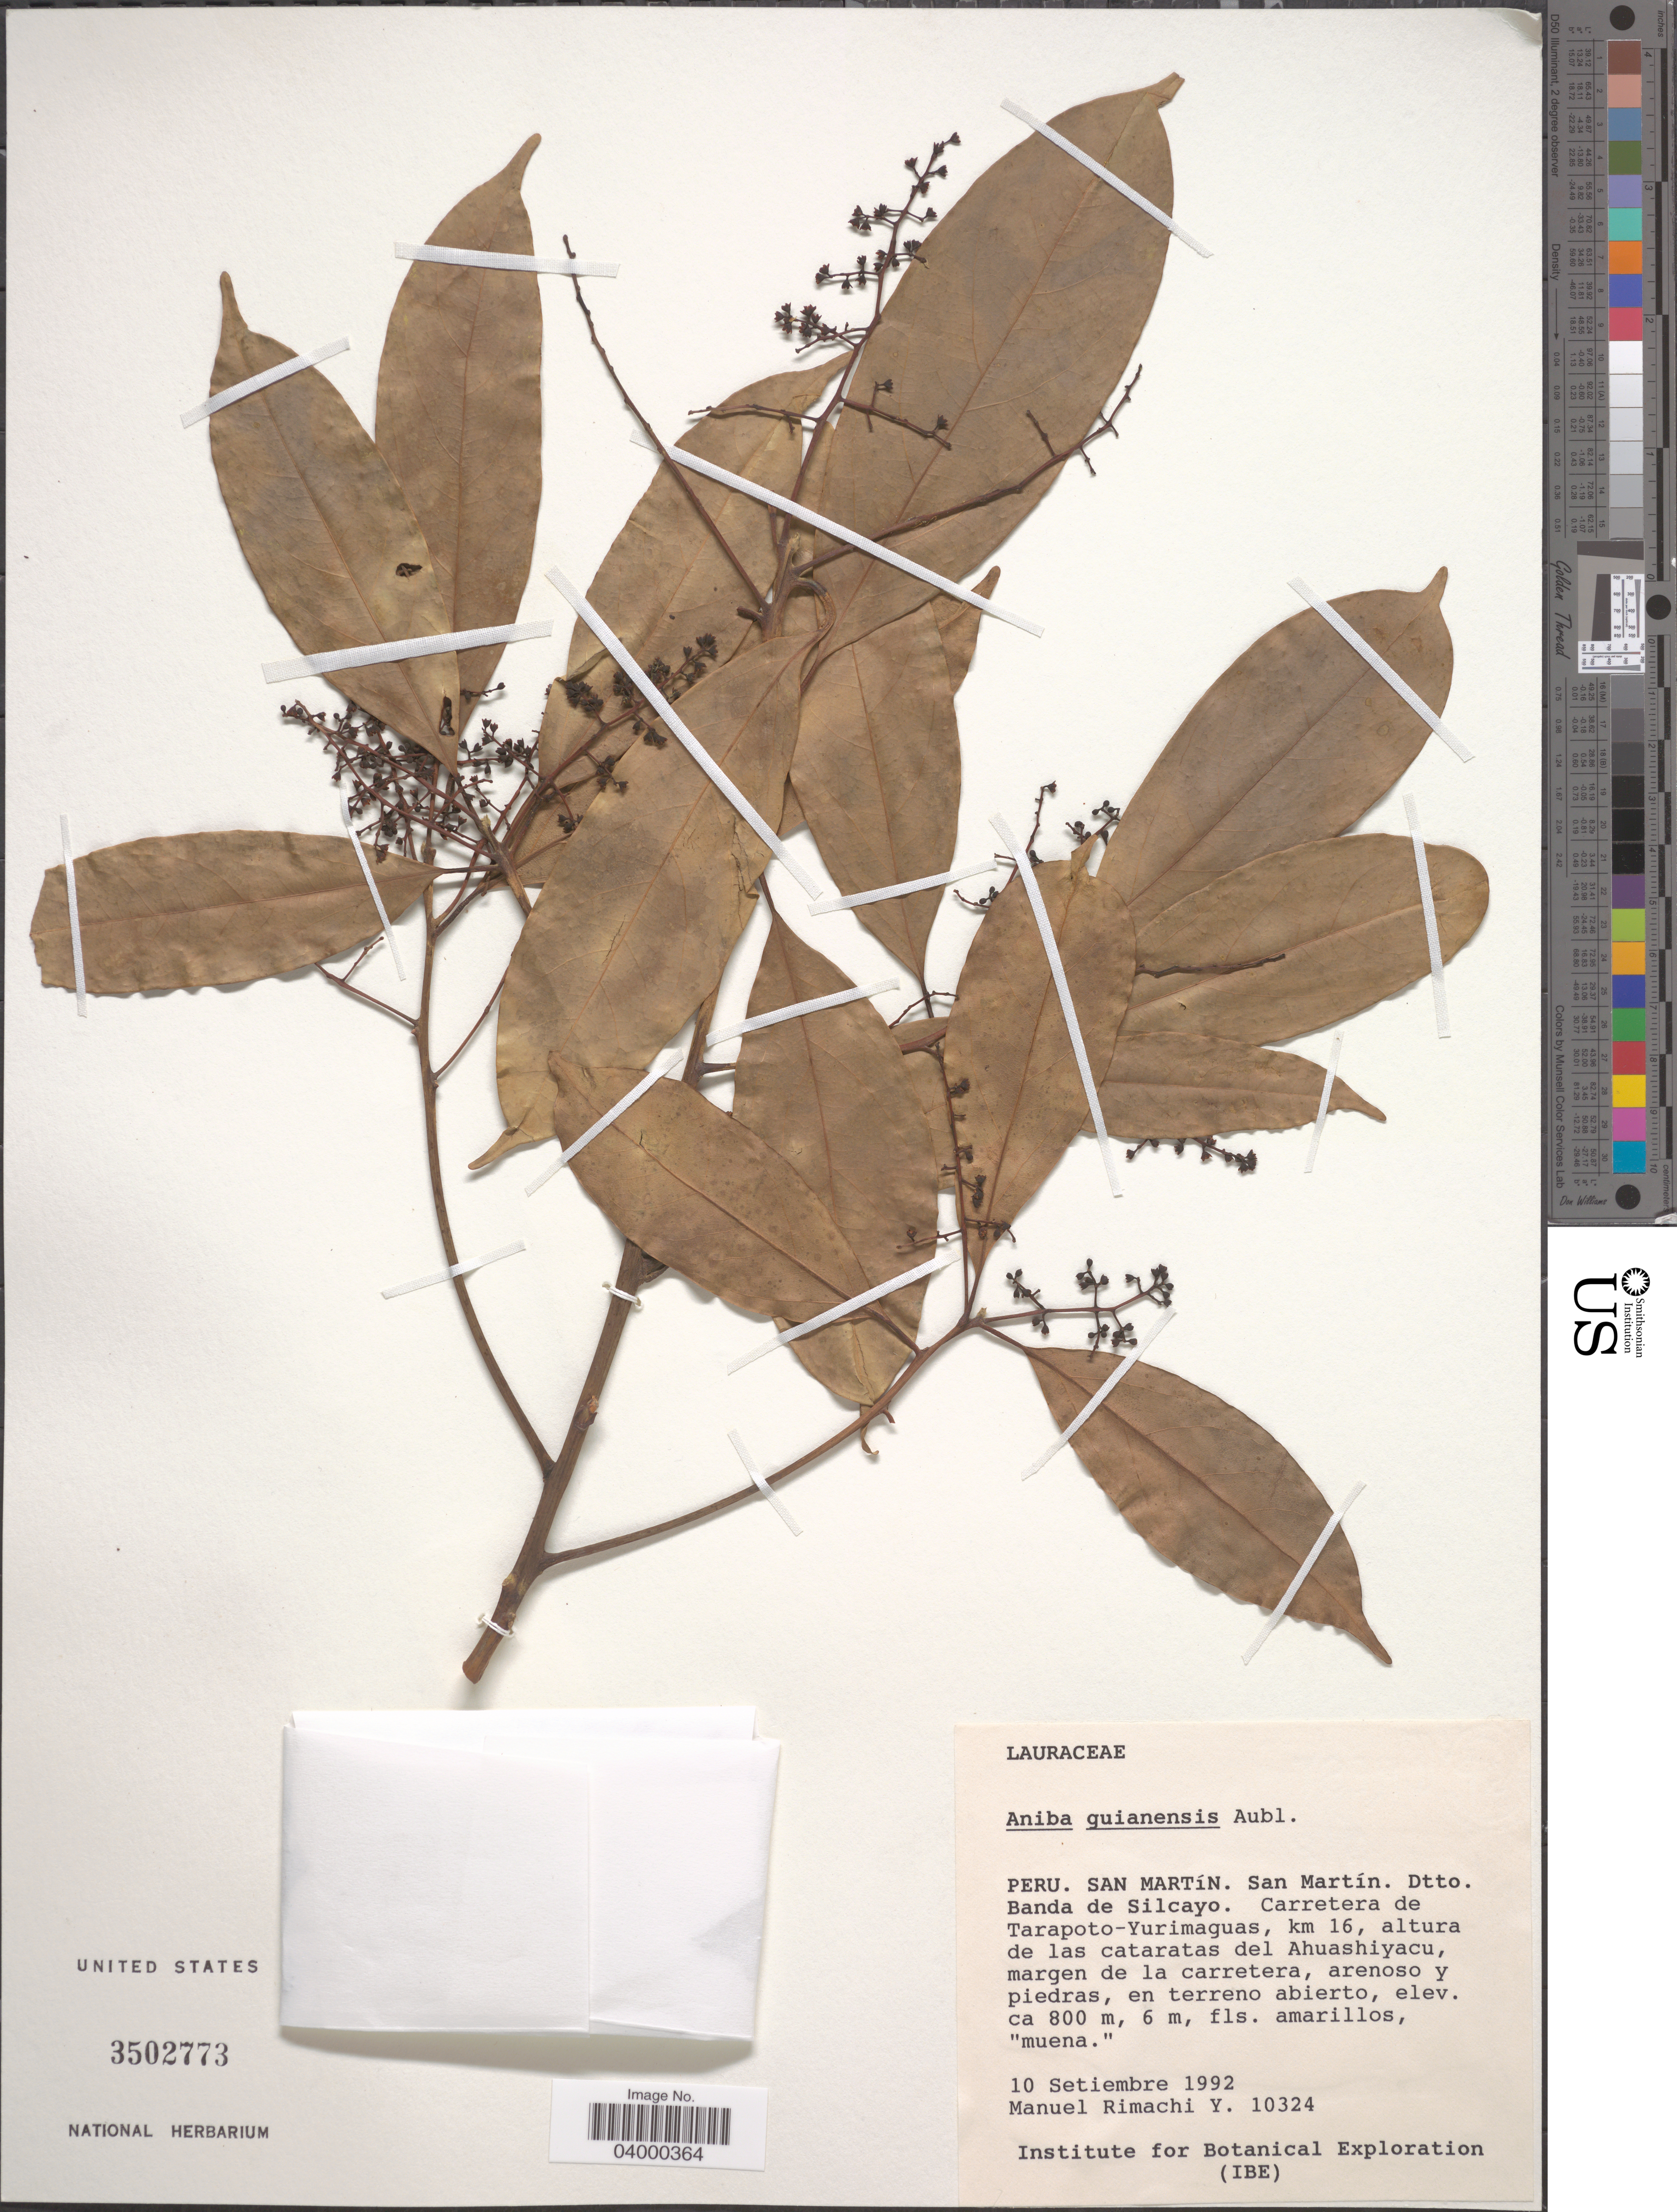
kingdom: Plantae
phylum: Tracheophyta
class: Magnoliopsida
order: Laurales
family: Lauraceae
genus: Aniba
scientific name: Aniba guianensis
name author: Aubl.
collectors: M. Rimachi Y.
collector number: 10324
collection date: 1992-09-10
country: Peru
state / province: San Martín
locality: Dtto. Banda de Silcayo. Carretera de Tarapoto-Yurimaguas, km 16, altura de las cataratas del Ahuashiyacu.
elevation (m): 800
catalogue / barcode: US 3502773